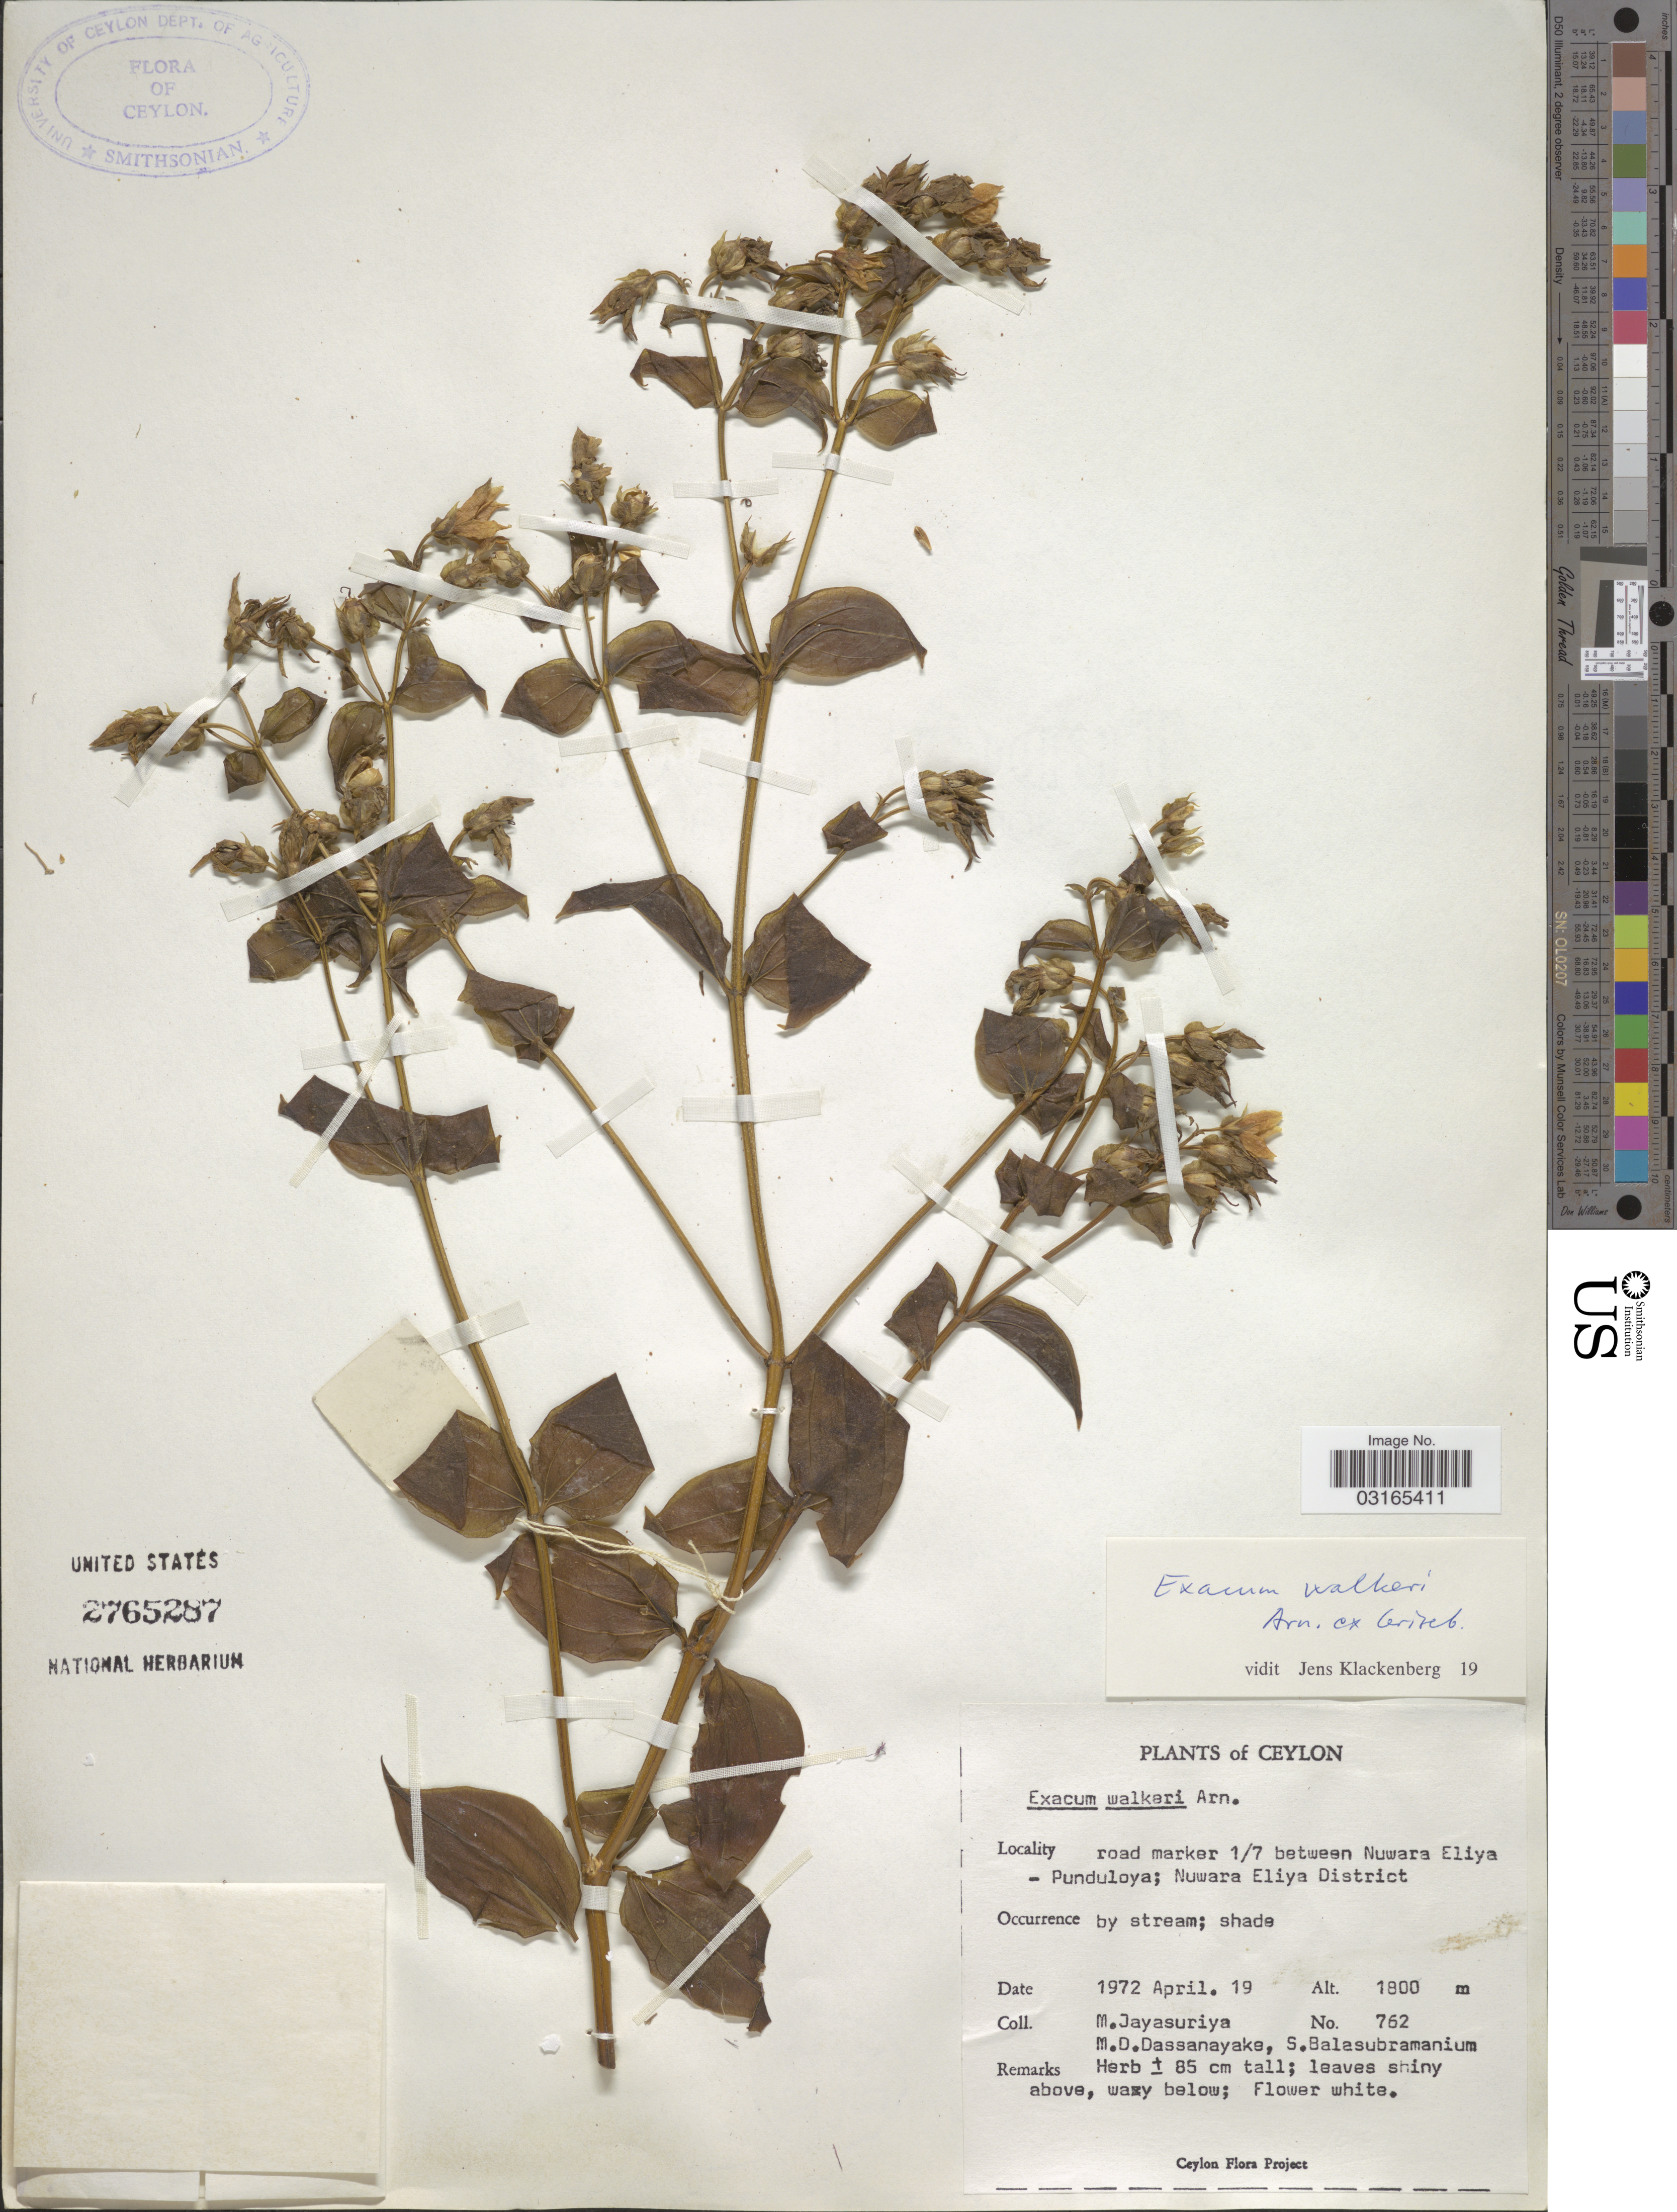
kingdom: Plantae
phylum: Tracheophyta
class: Magnoliopsida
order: Gentianales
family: Gentianaceae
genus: Exacum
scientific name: Exacum walkeri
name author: Arn. ex Griseb.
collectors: M. Jayasuriya, M. D. Dassanayake & S. Balasubramanium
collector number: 762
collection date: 1972-04-19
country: Sri Lanka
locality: Ceylon. Road marker 1/7 between Nuwara Eliya - Punduloya; Nuwara Eliya District.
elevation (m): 1800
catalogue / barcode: US 2765287